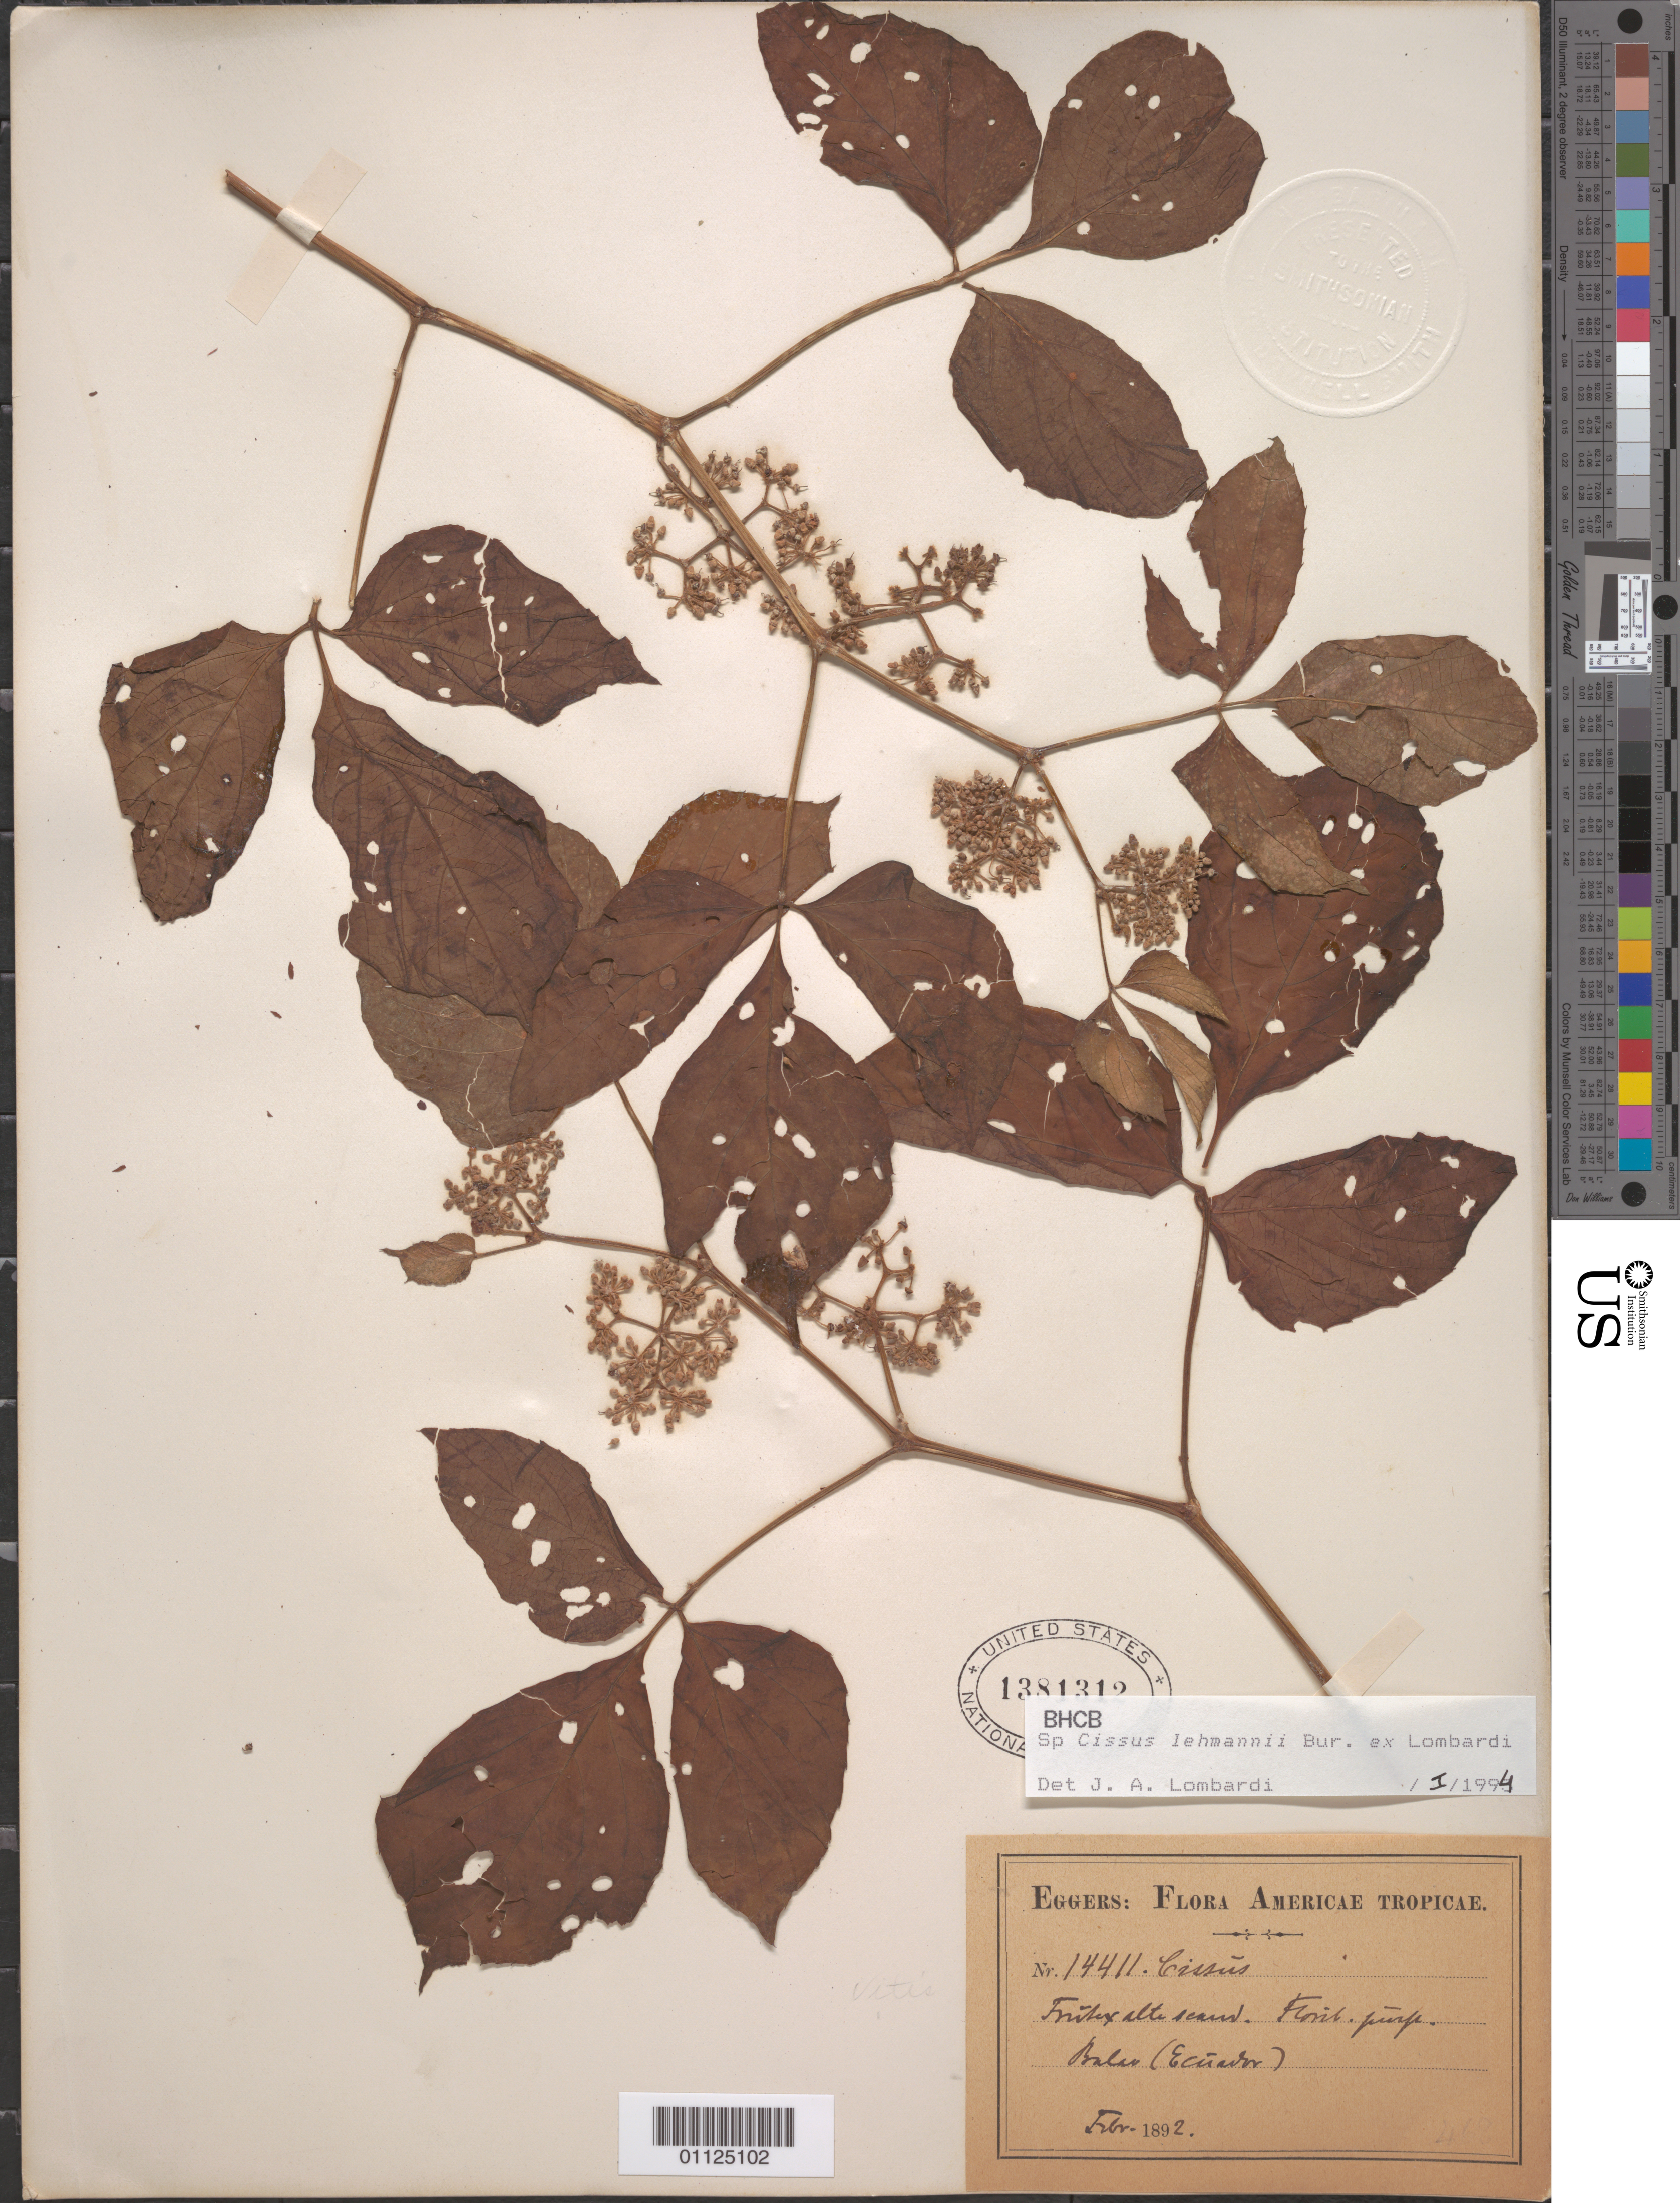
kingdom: Plantae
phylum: Tracheophyta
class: Magnoliopsida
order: Vitales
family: Vitaceae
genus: Cissus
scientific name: Cissus lehmannii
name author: Burret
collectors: H. F. A. von Eggers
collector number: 14411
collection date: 1892-02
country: Ecuador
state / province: Bolívar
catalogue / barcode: US 1381312